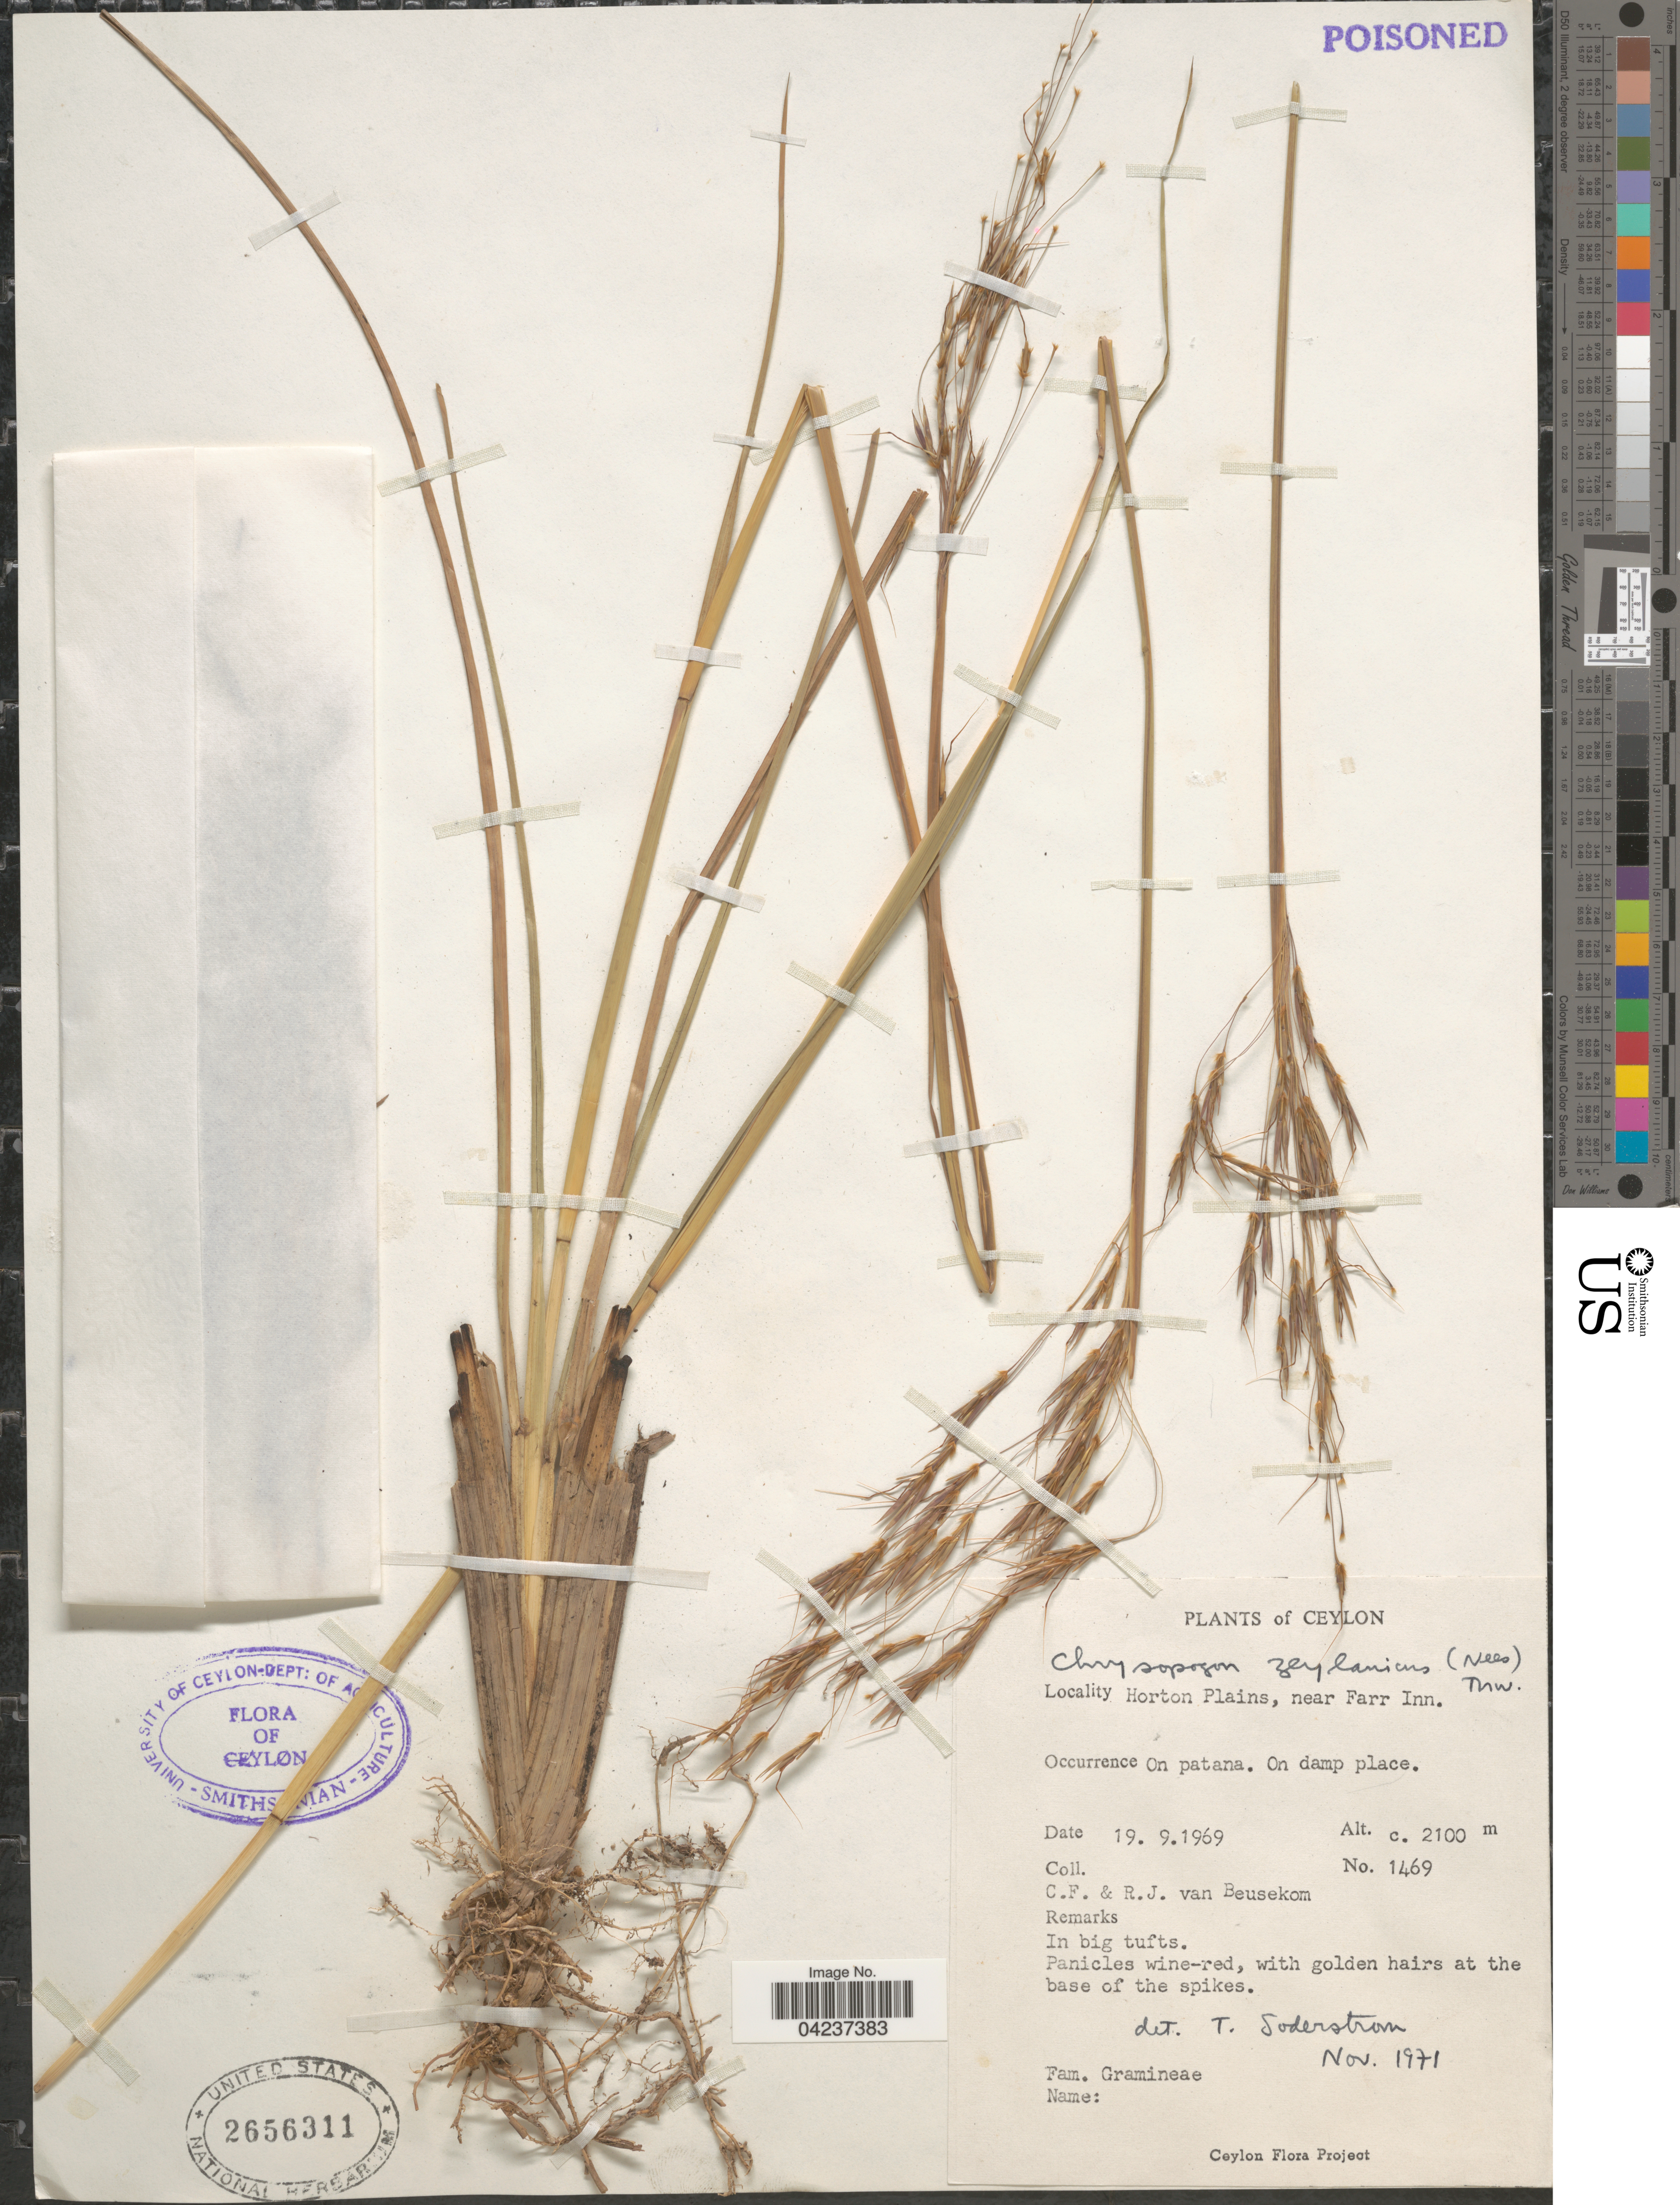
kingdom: Plantae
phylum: Tracheophyta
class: Liliopsida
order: Poales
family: Poaceae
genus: Chrysopogon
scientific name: Chrysopogon nodulibarbis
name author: (Hochst. ex Steud.) Henr.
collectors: C. F. Beusekom & R. Van Beusekom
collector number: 1469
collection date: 1969-09-19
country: Sri Lanka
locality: Ceylon. Horton Plains, near Farr Inn.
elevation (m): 2100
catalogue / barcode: US 2656311